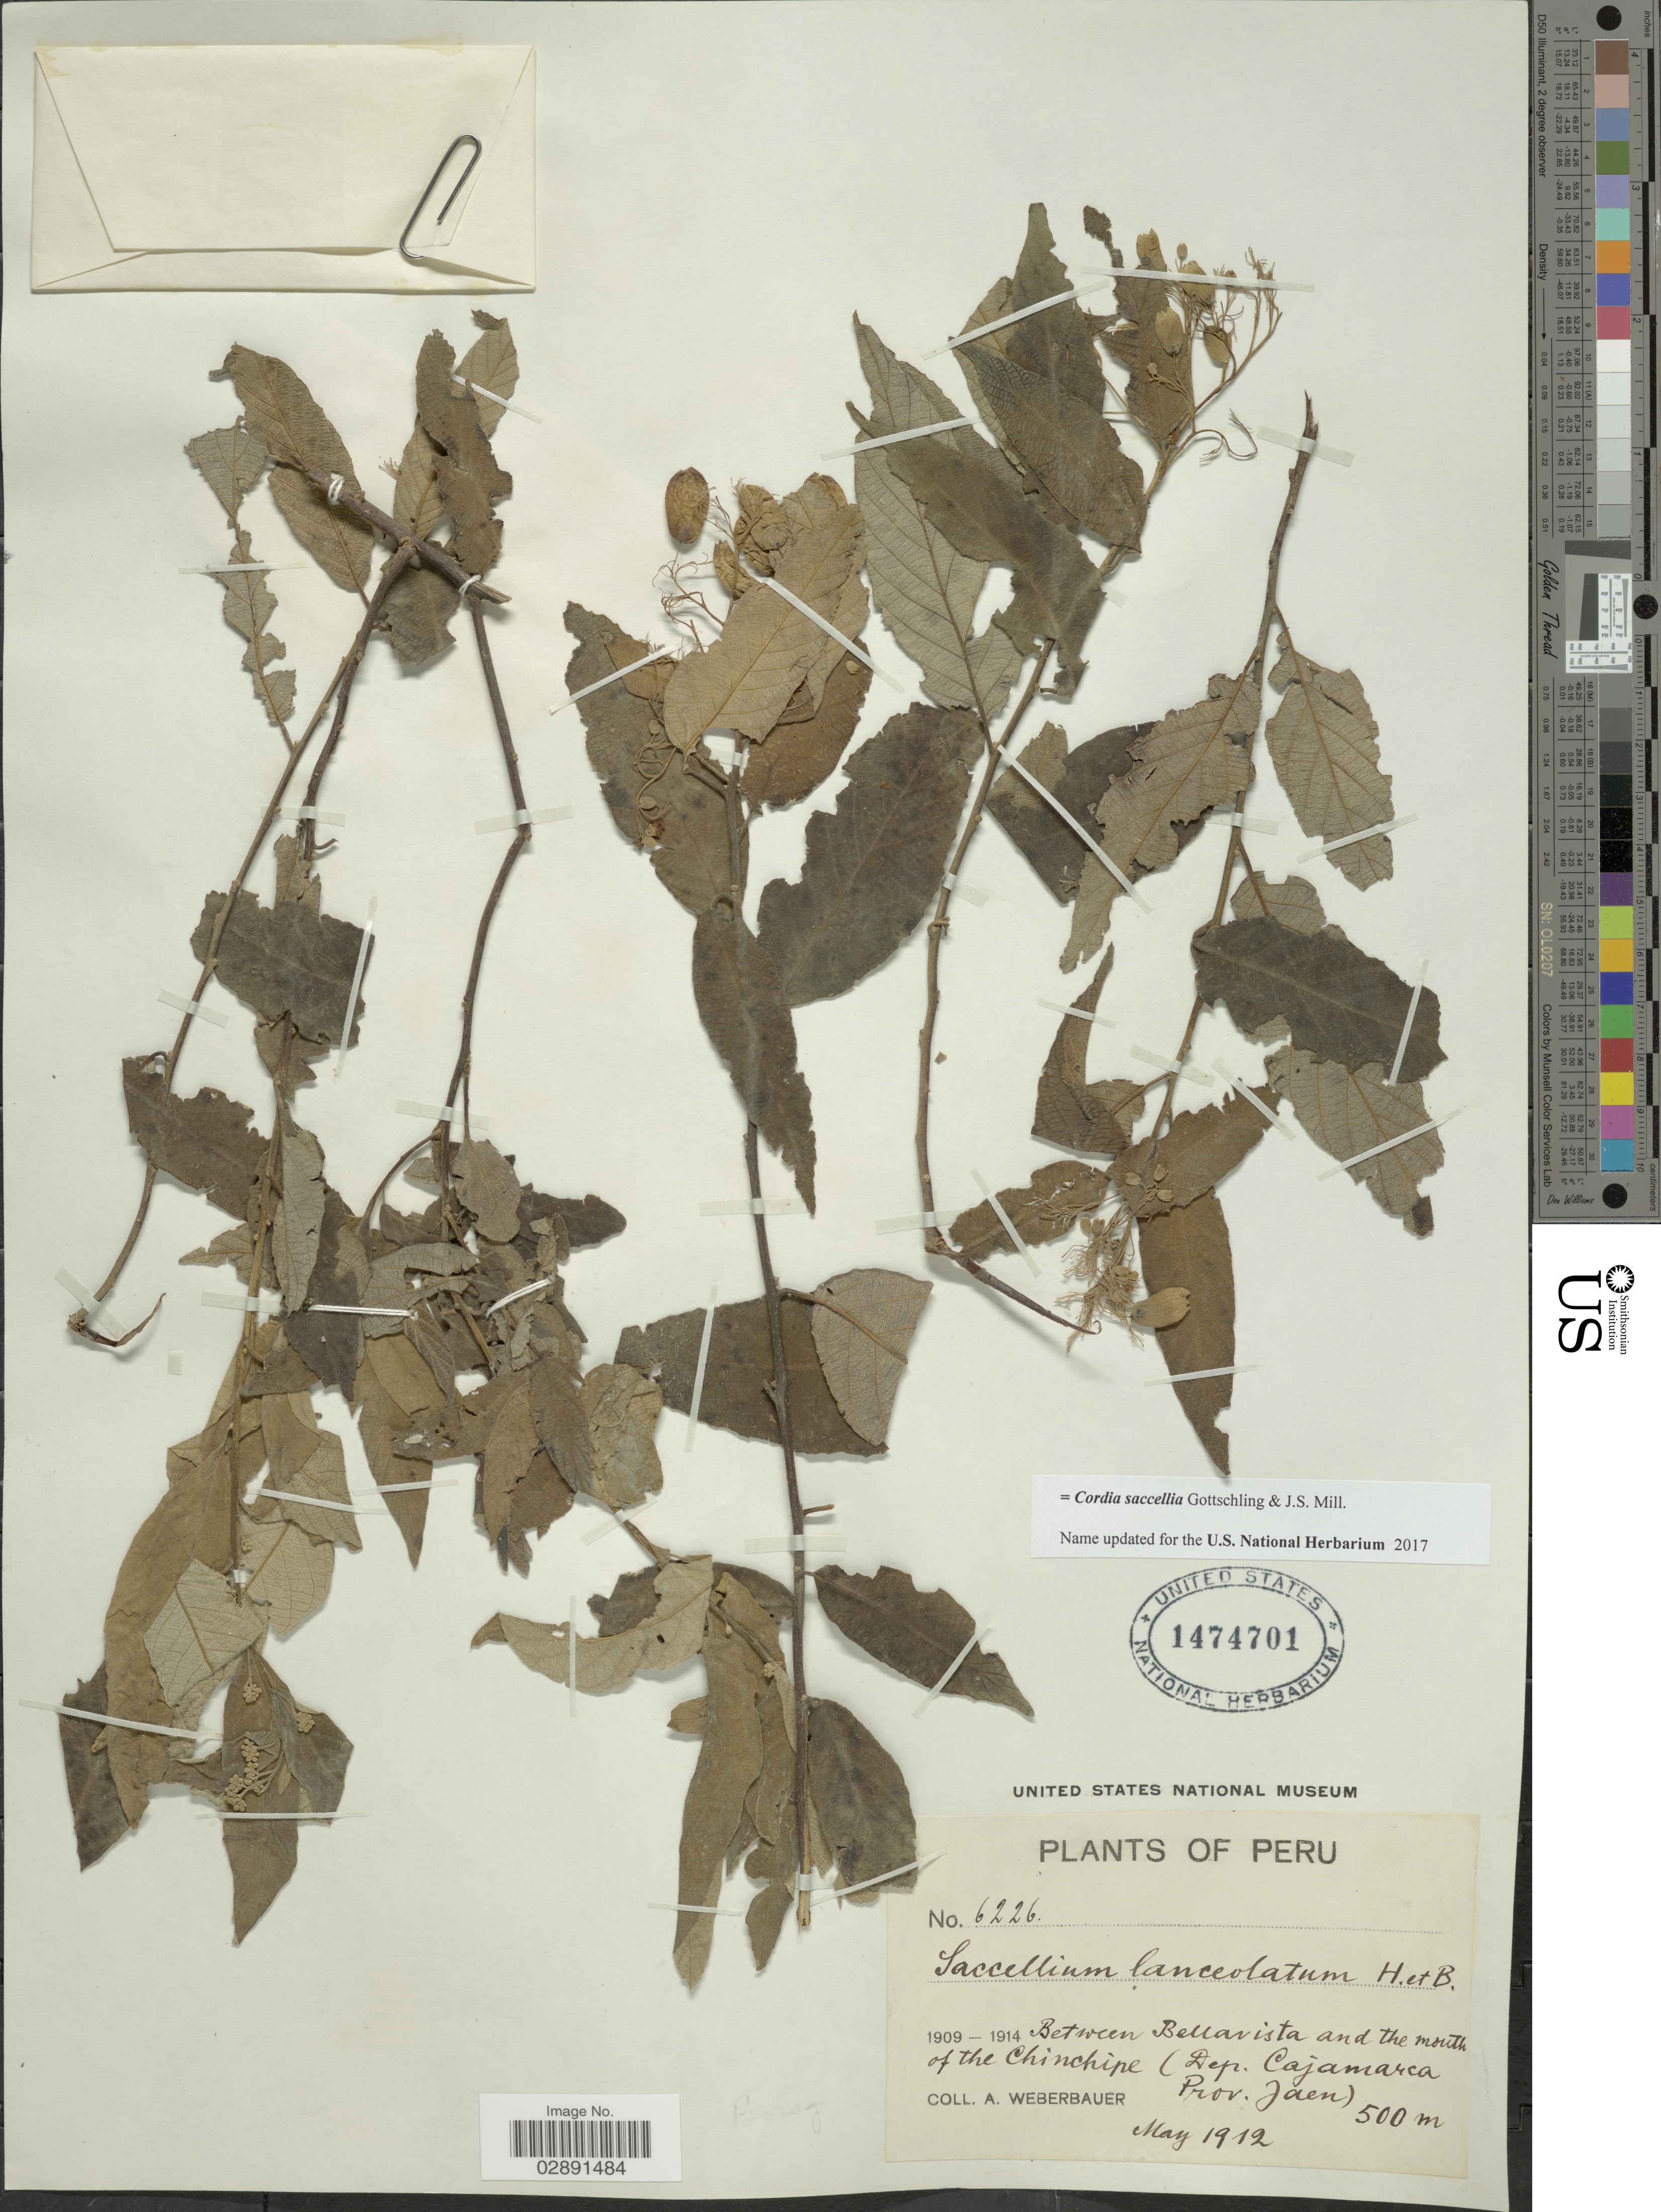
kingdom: Plantae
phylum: Tracheophyta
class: Magnoliopsida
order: Boraginales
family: Cordiaceae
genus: Cordia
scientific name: Cordia saccellia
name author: Gottschling & J.S. Mill.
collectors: A. Weberbauer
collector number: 6226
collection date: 1912-05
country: Peru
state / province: Cajamarca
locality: Between Bella Vista and the mouth of the Chinchipe (Dep. Cajamarca, Prov. Jaen).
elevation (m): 500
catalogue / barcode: US 1474701